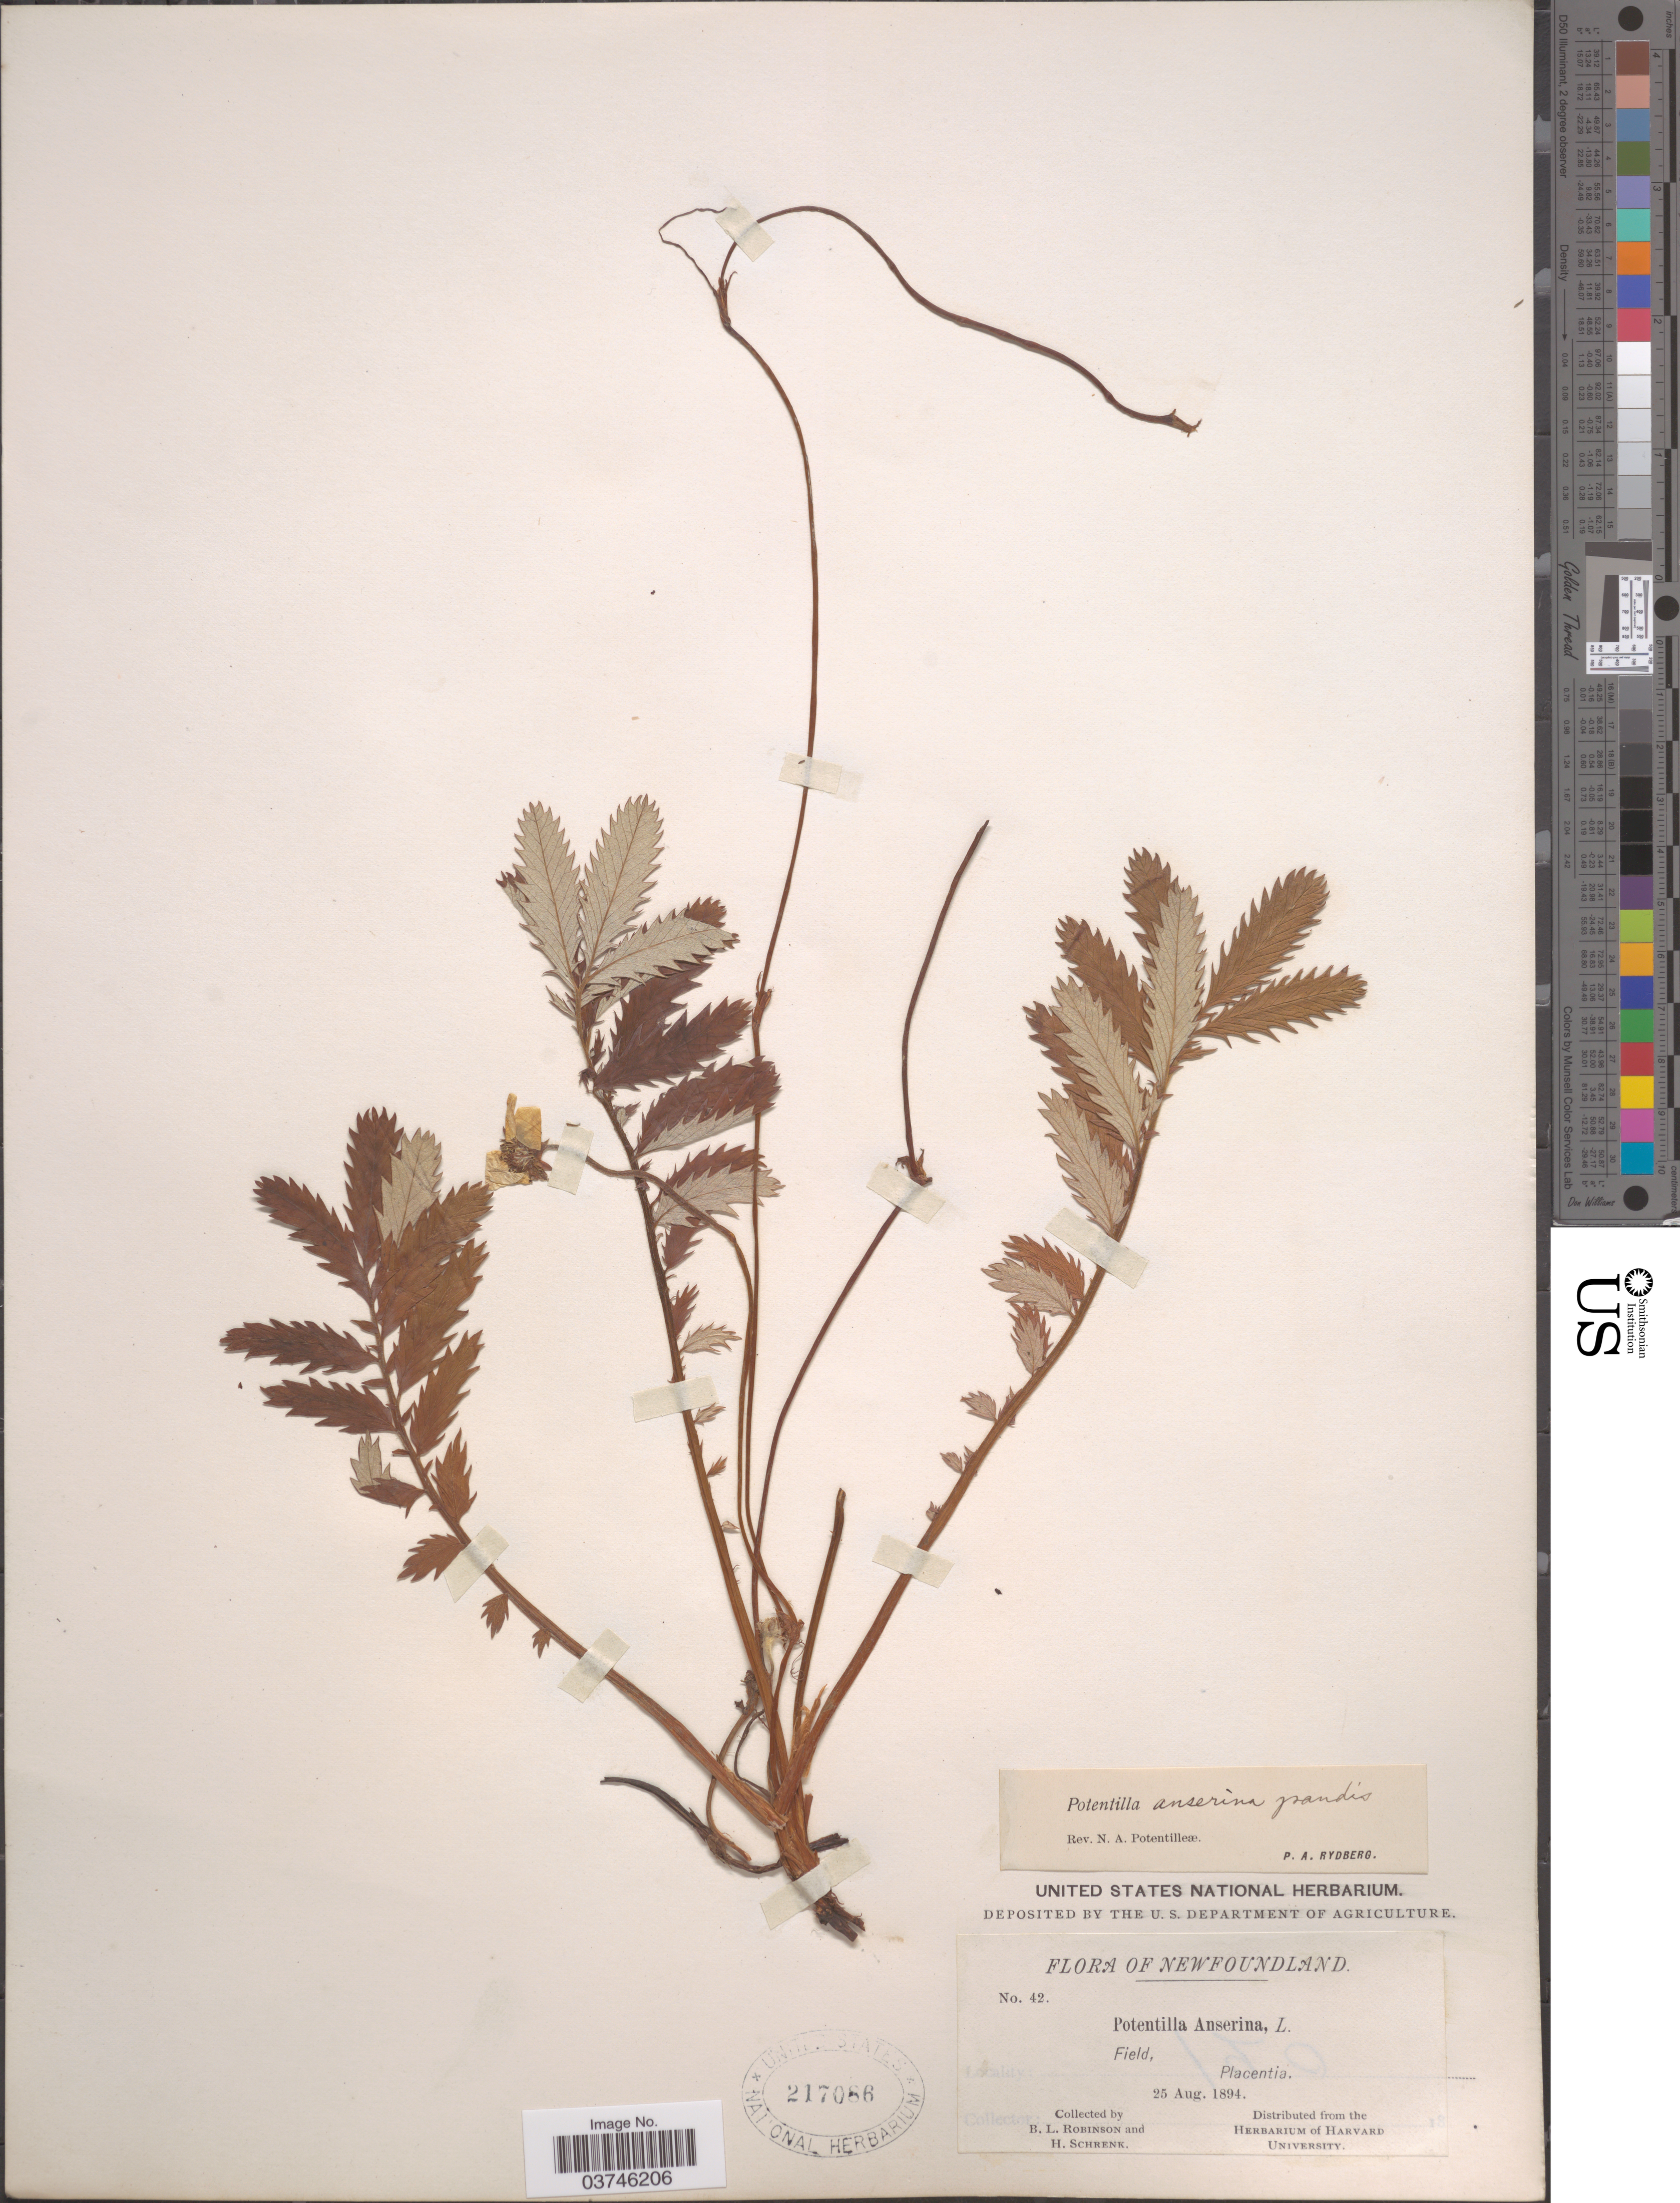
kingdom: Plantae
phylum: Tracheophyta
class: Magnoliopsida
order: Rosales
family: Rosaceae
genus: Argentina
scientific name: Argentina anserina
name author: (L.) Rydb.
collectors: B. L. Robinson & H. Schrenk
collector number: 42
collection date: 1894-08-25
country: Canada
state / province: Newfoundland and Labrador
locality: Field, Placentia.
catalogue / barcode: US 217086